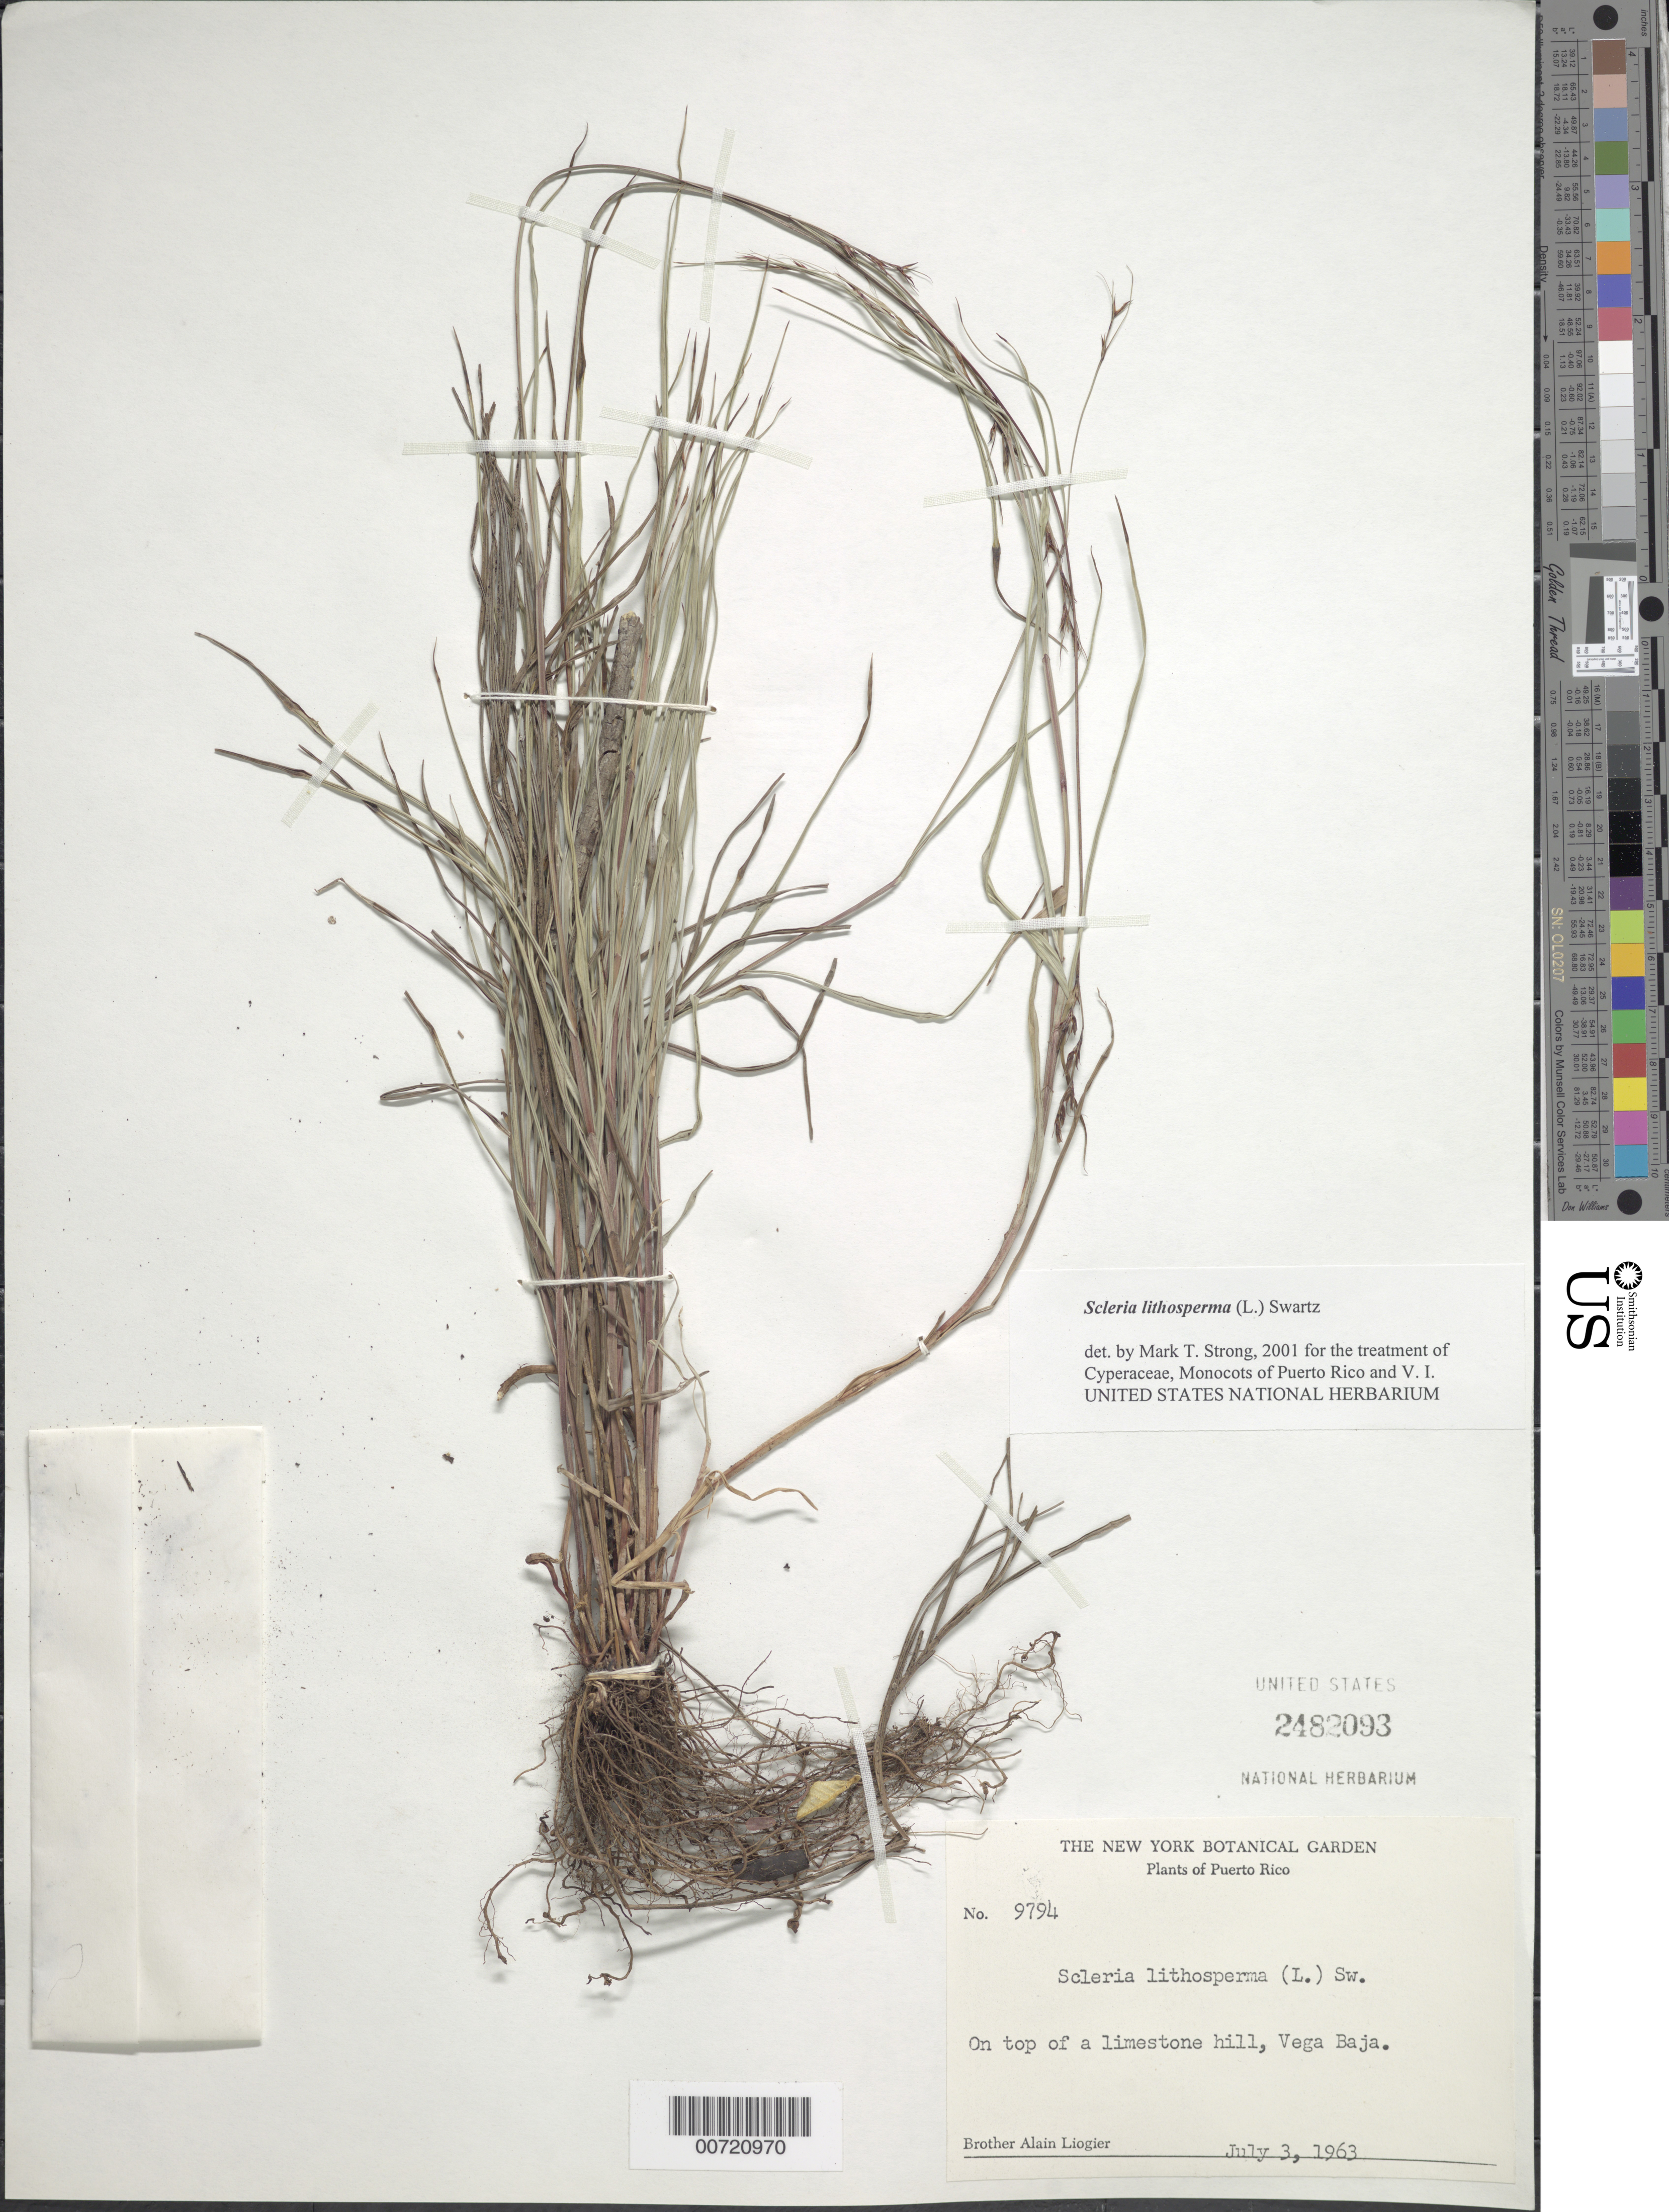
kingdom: Plantae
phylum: Tracheophyta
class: Liliopsida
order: Poales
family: Cyperaceae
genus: Scleria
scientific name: Scleria lithosperma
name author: (L.) Sw.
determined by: Strong, M. T., (US), Smithsonian Institution - National Museum of Natural History (UNITED STATES)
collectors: A. H. Liogier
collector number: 9794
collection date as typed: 03 Jul 1963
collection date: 1963-07-03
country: Puerto Rico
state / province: Vega Baja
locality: Vega Baja.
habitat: On top of a limestone hill.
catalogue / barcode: US 2482093